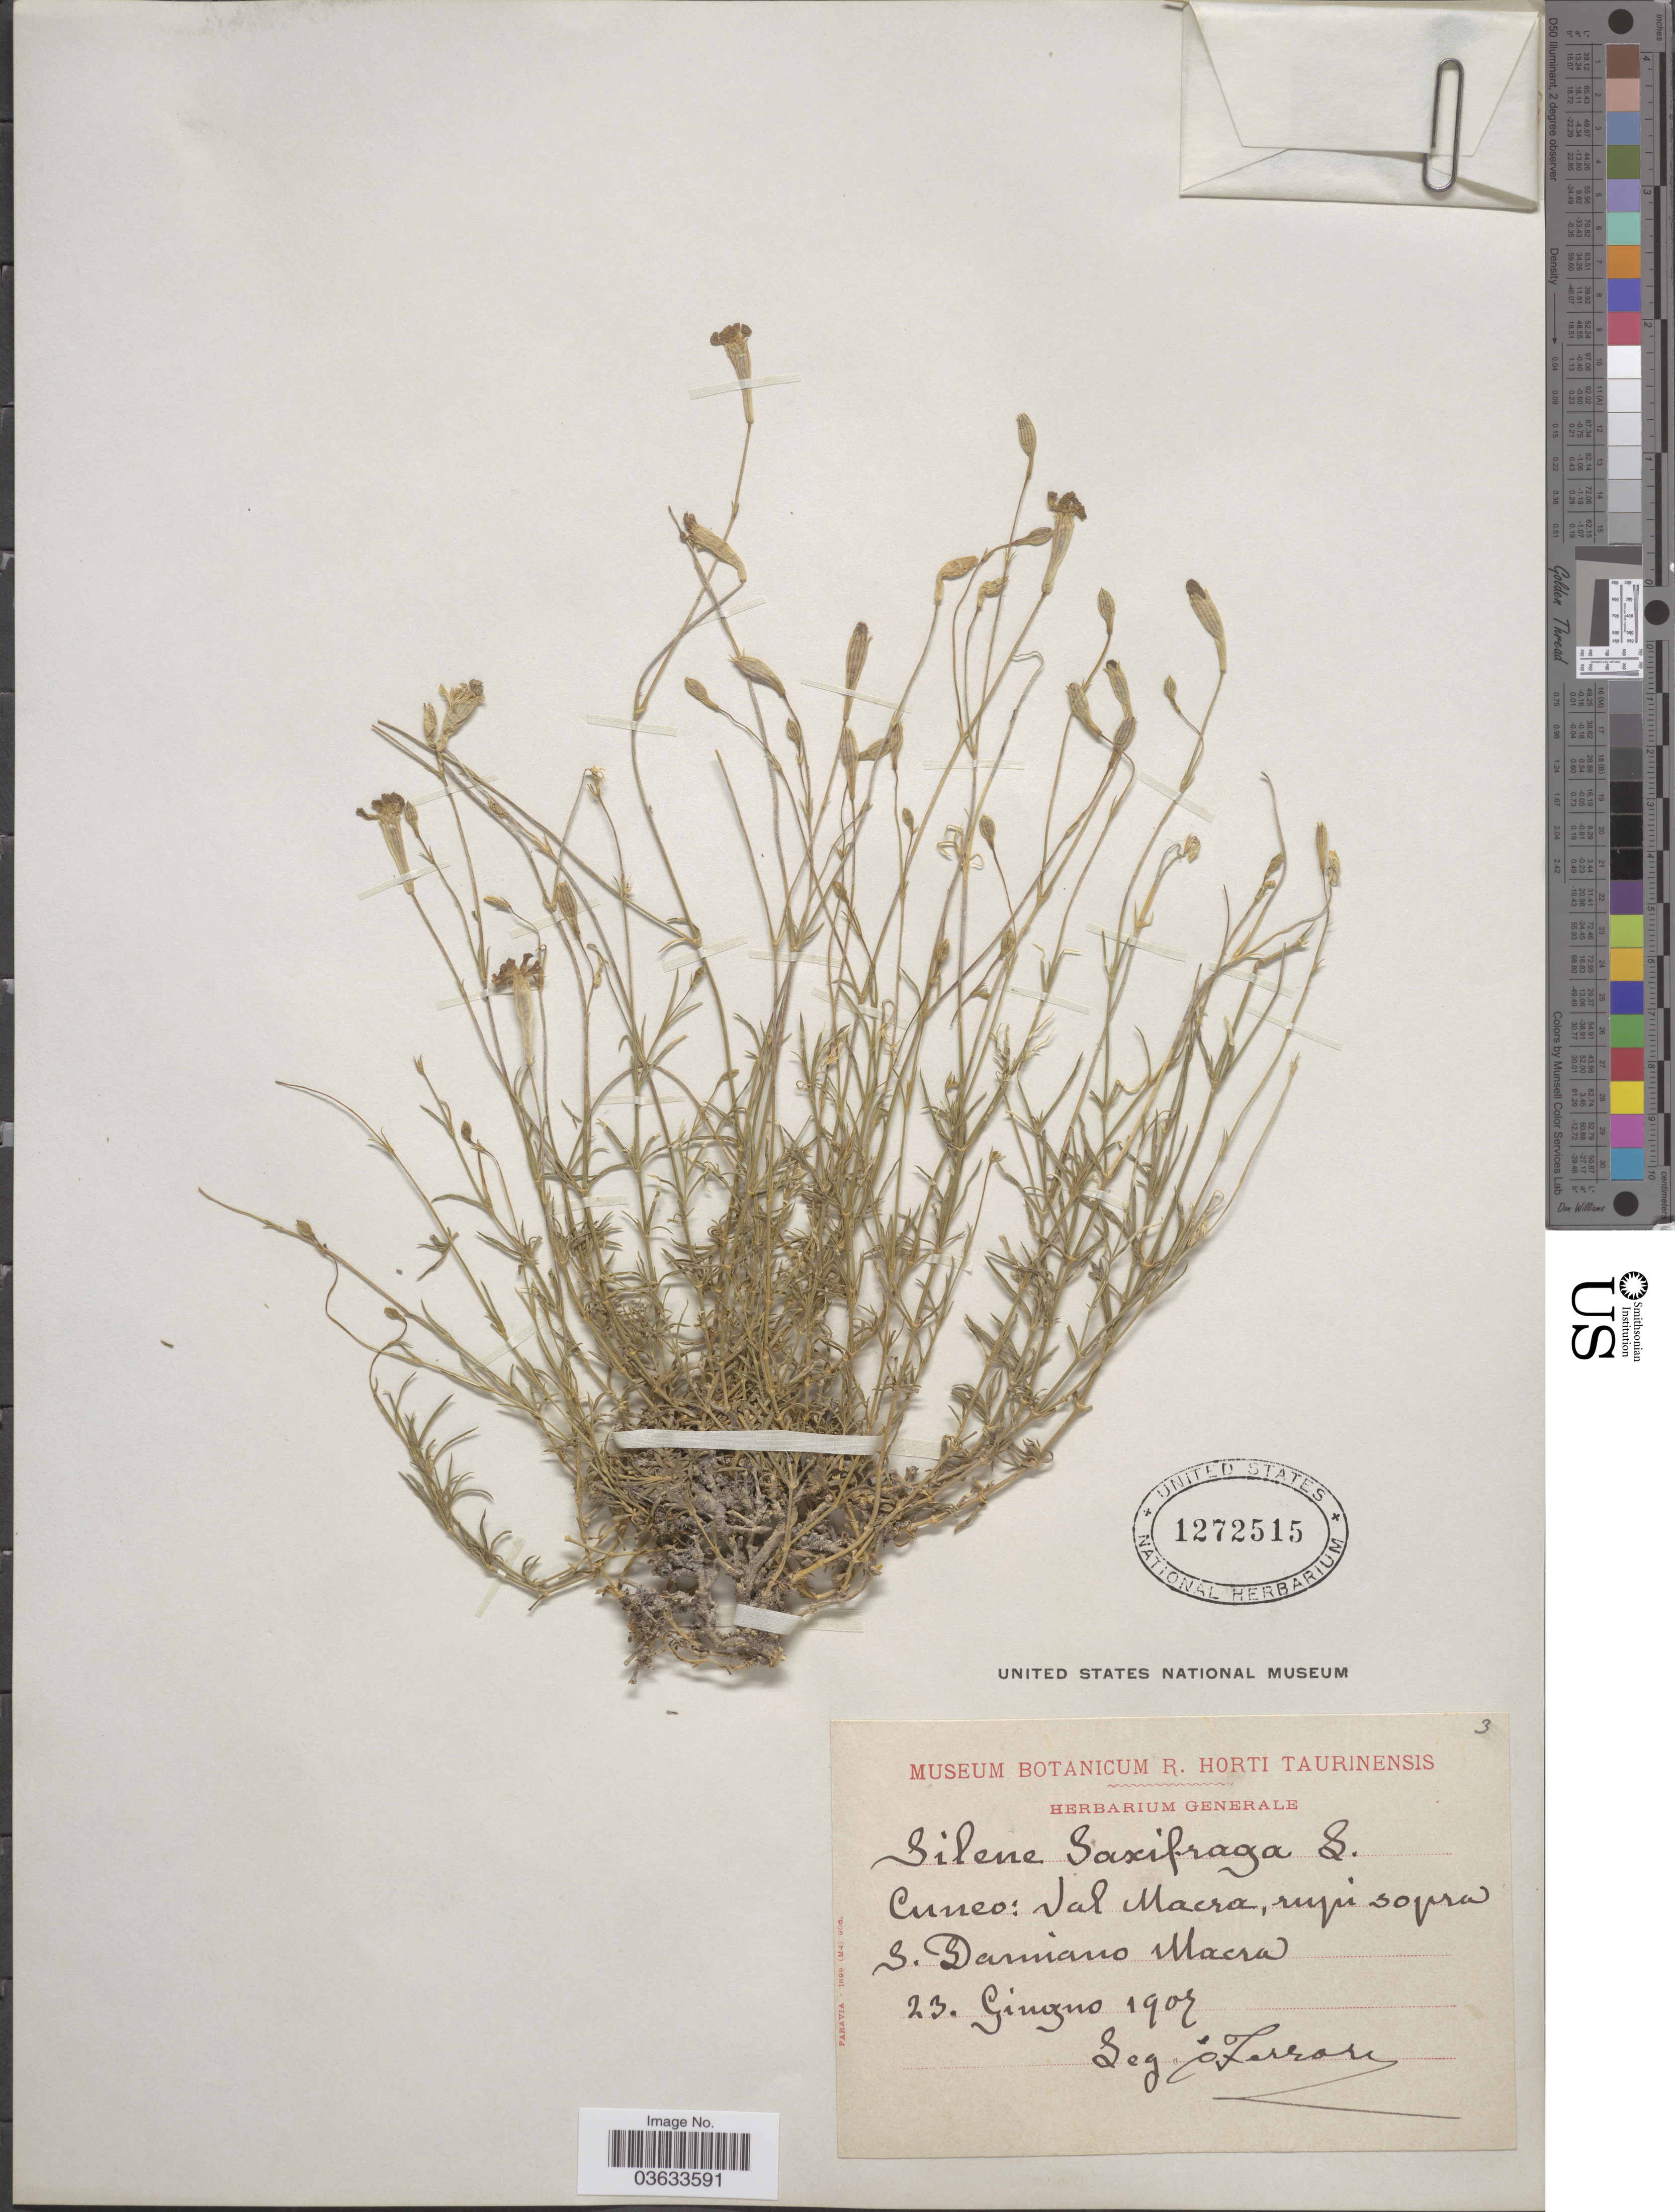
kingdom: Plantae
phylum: Tracheophyta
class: Magnoliopsida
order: Caryophyllales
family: Caryophyllaceae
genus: Silene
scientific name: Silene saxifraga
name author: L.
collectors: C. Ferrore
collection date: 1907-06-23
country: Italy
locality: Cuneo: Val Macra, rupi sopra S. Darmiano Macra.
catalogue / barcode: US 1272515